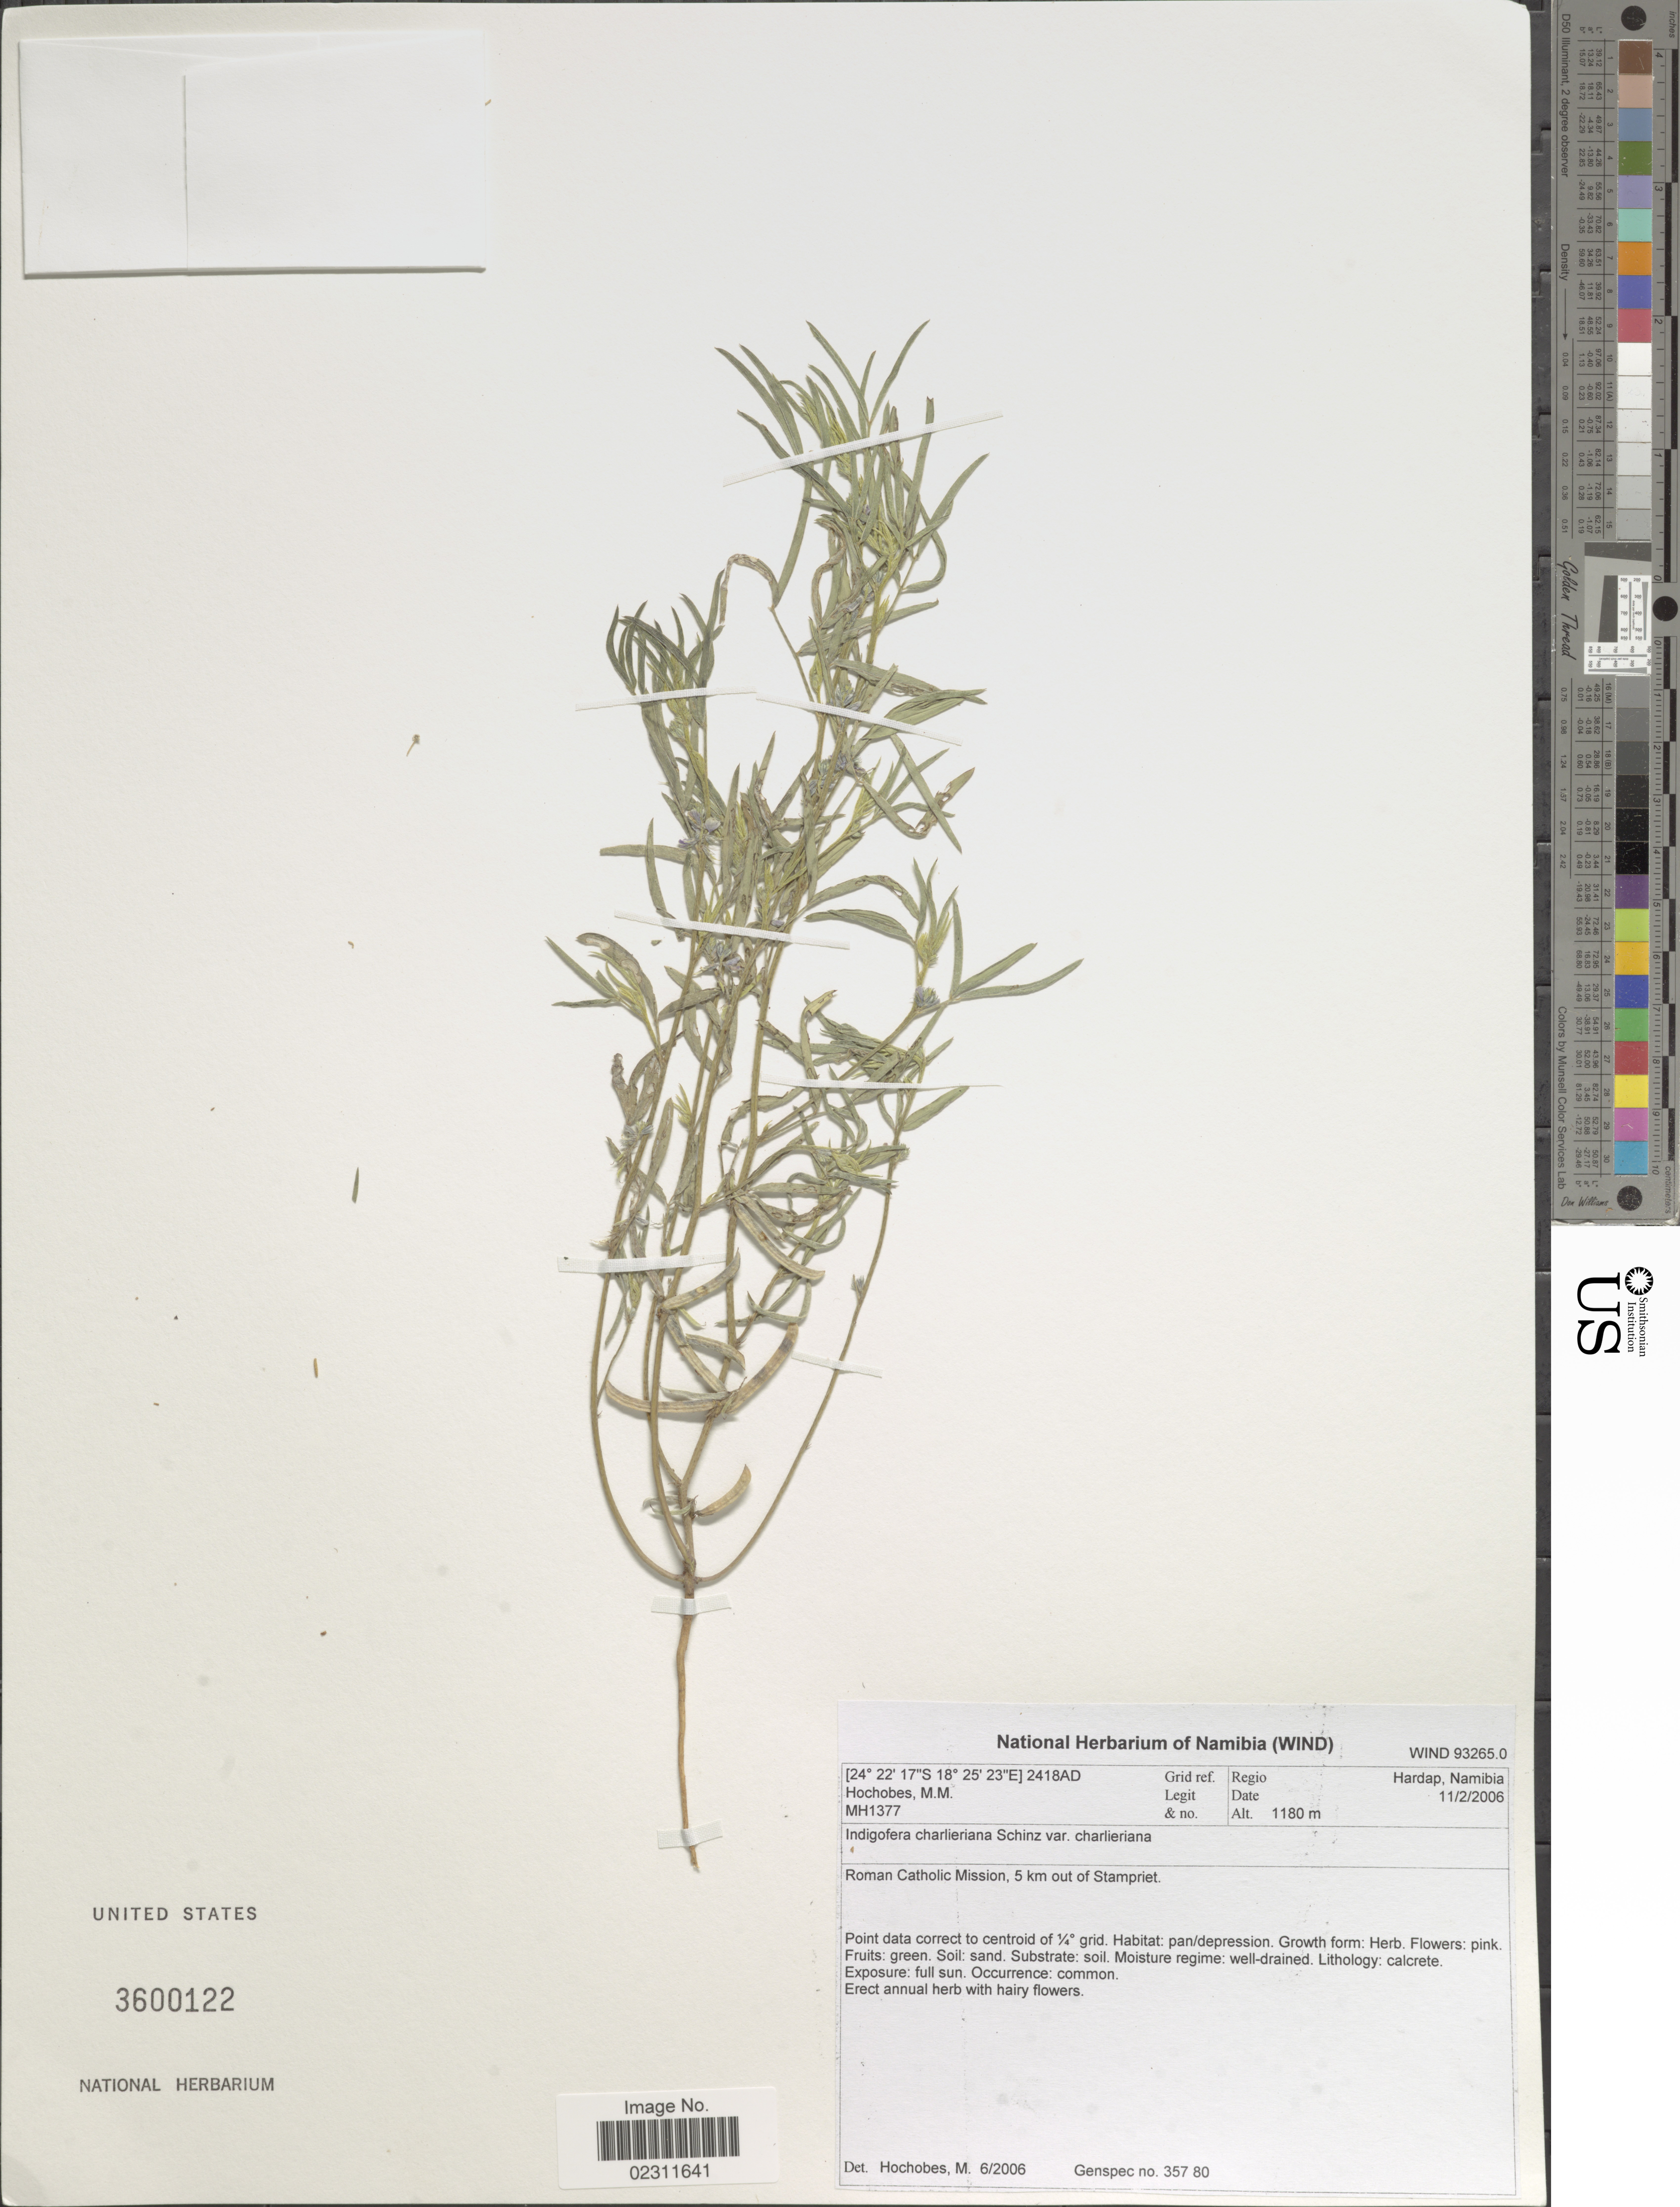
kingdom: Plantae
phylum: Tracheophyta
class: Magnoliopsida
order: Fabales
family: Fabaceae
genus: Indigofera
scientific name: Indigofera charlierana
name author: Schinz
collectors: M. Hochobes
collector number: MH1377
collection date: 2006-02-11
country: Namibia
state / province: Hardap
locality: Roman Catholic Mission, 5km out of Stampriet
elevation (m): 1180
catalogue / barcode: US 3600122